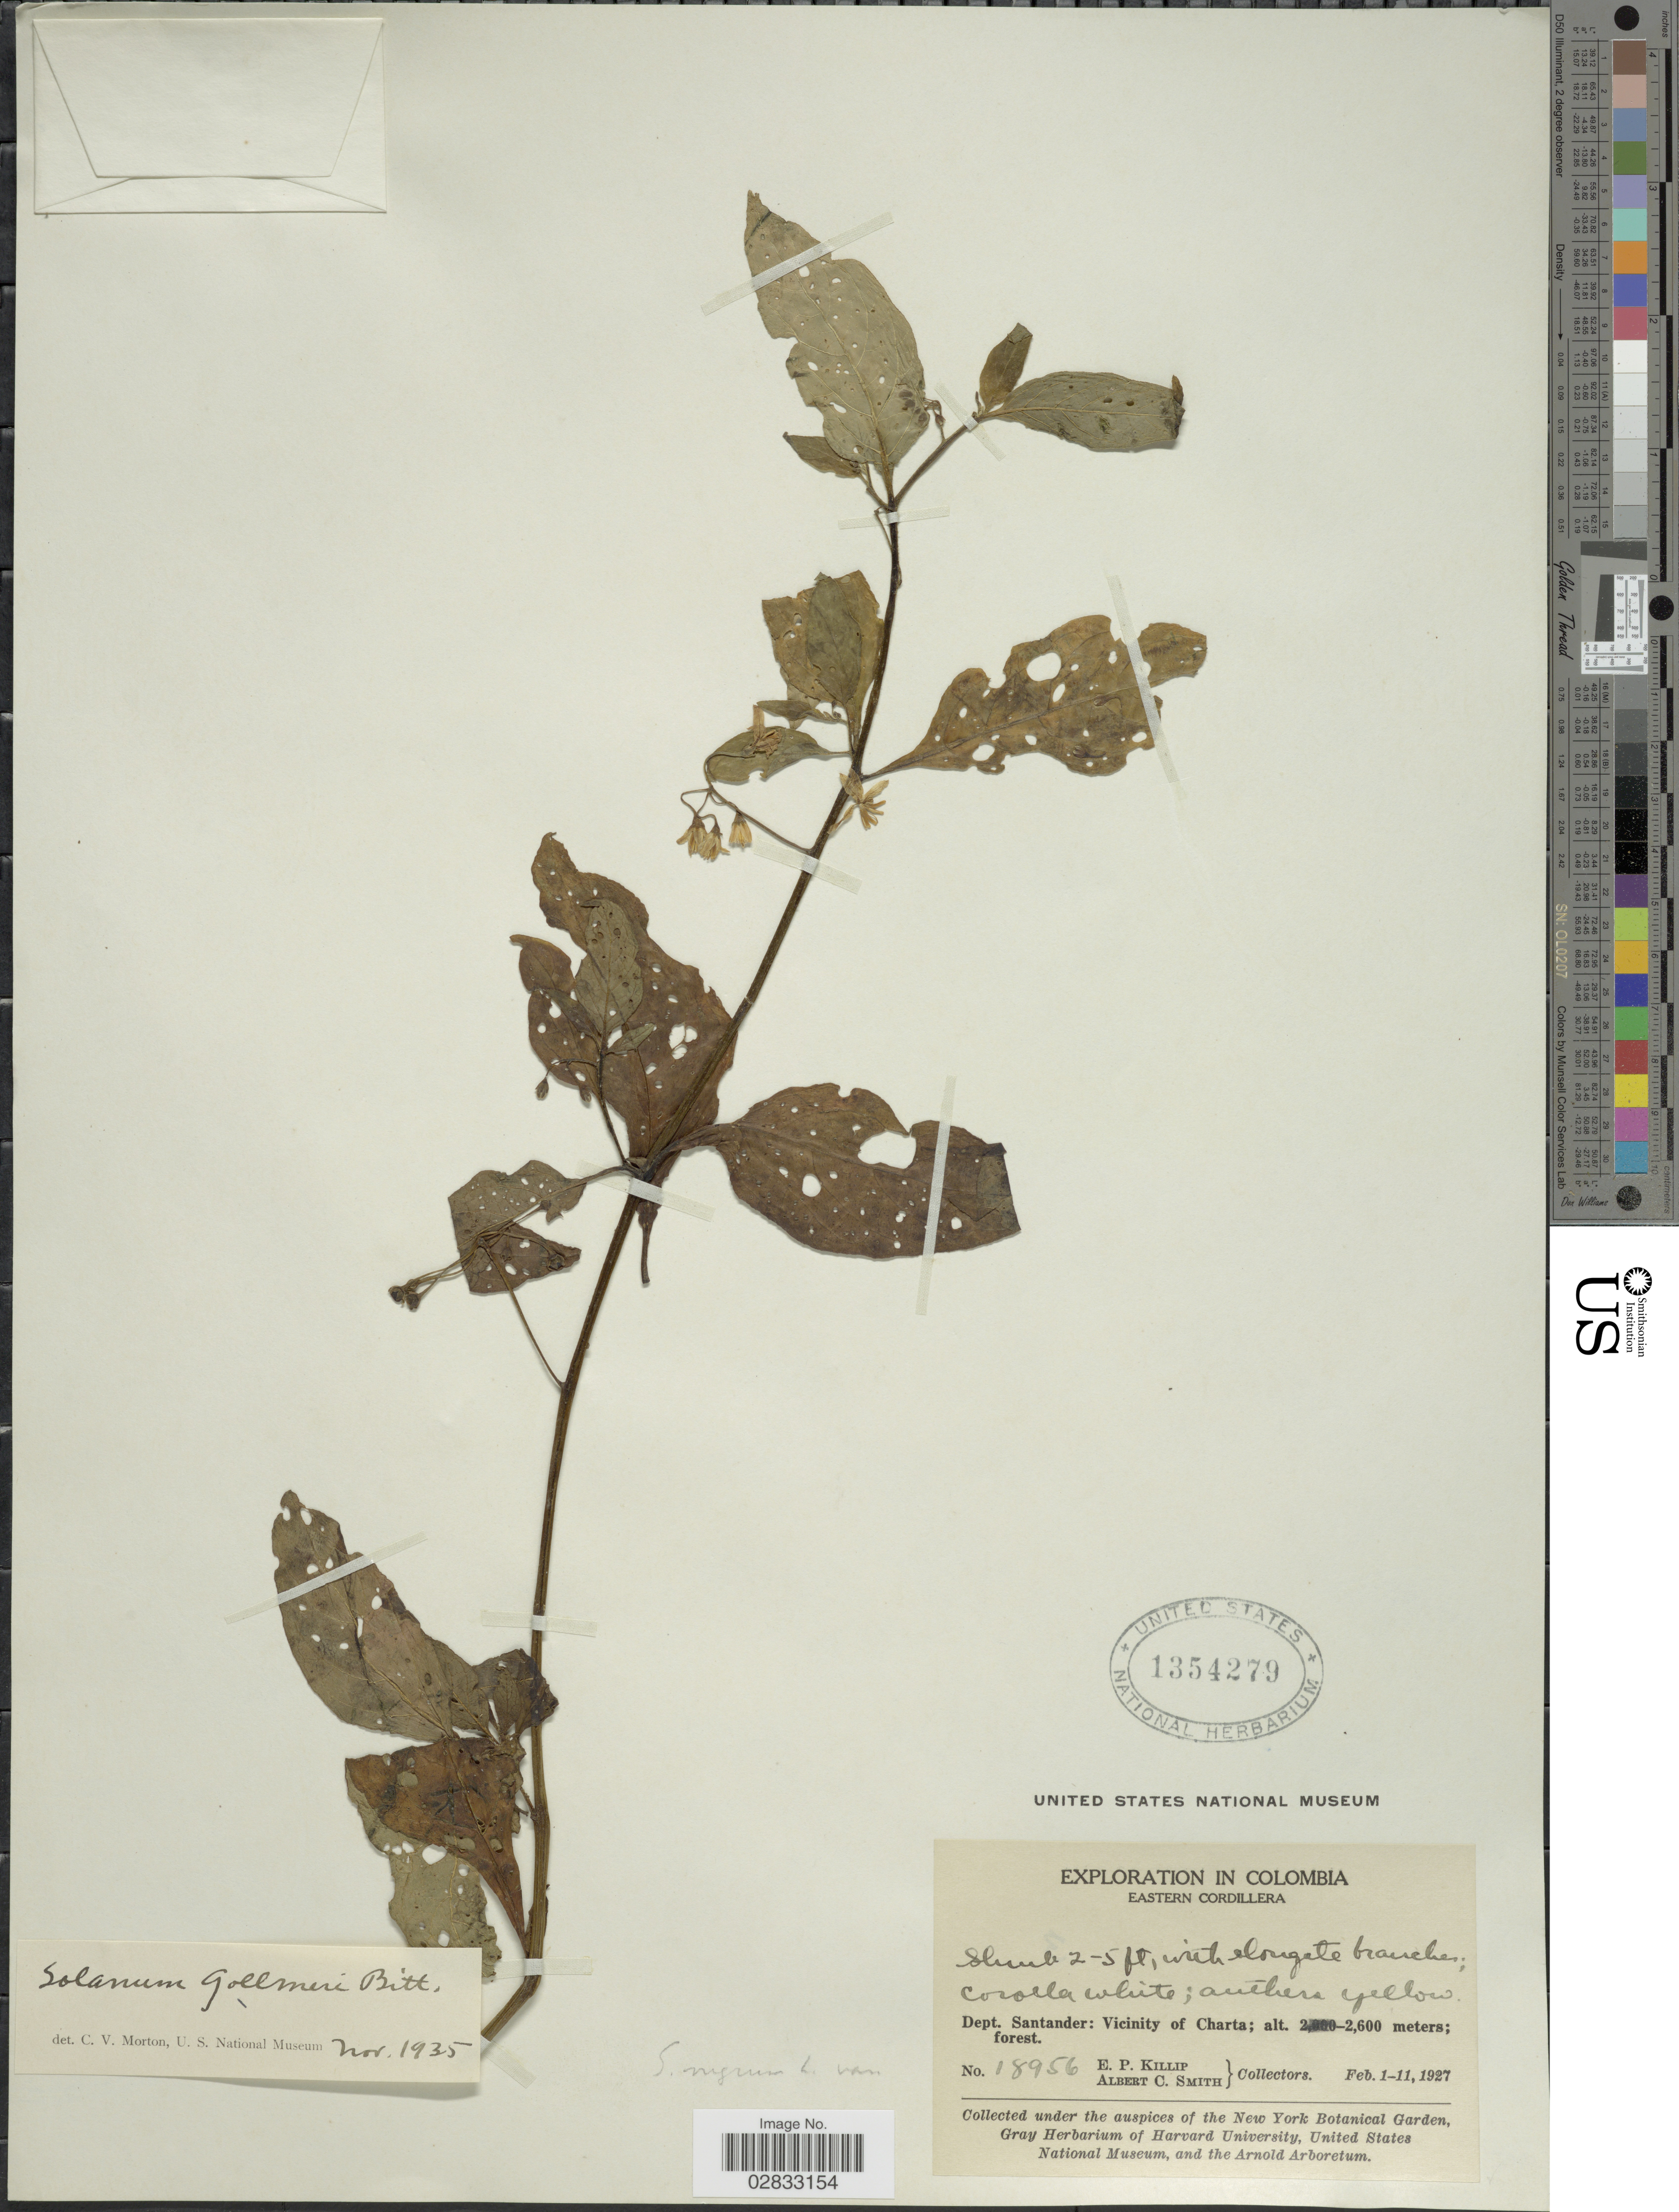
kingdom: Plantae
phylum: Tracheophyta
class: Magnoliopsida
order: Solanales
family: Solanaceae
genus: Solanum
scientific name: Solanum gollmeri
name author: Bitter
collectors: E. P. Killip & A. C. Smith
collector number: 18956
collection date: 1927-02-01/1927-02-11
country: Colombia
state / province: Santander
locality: Eastern Cordillera. Dept. Santander: Vicinity of Charta.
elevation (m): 2600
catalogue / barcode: US 1354279